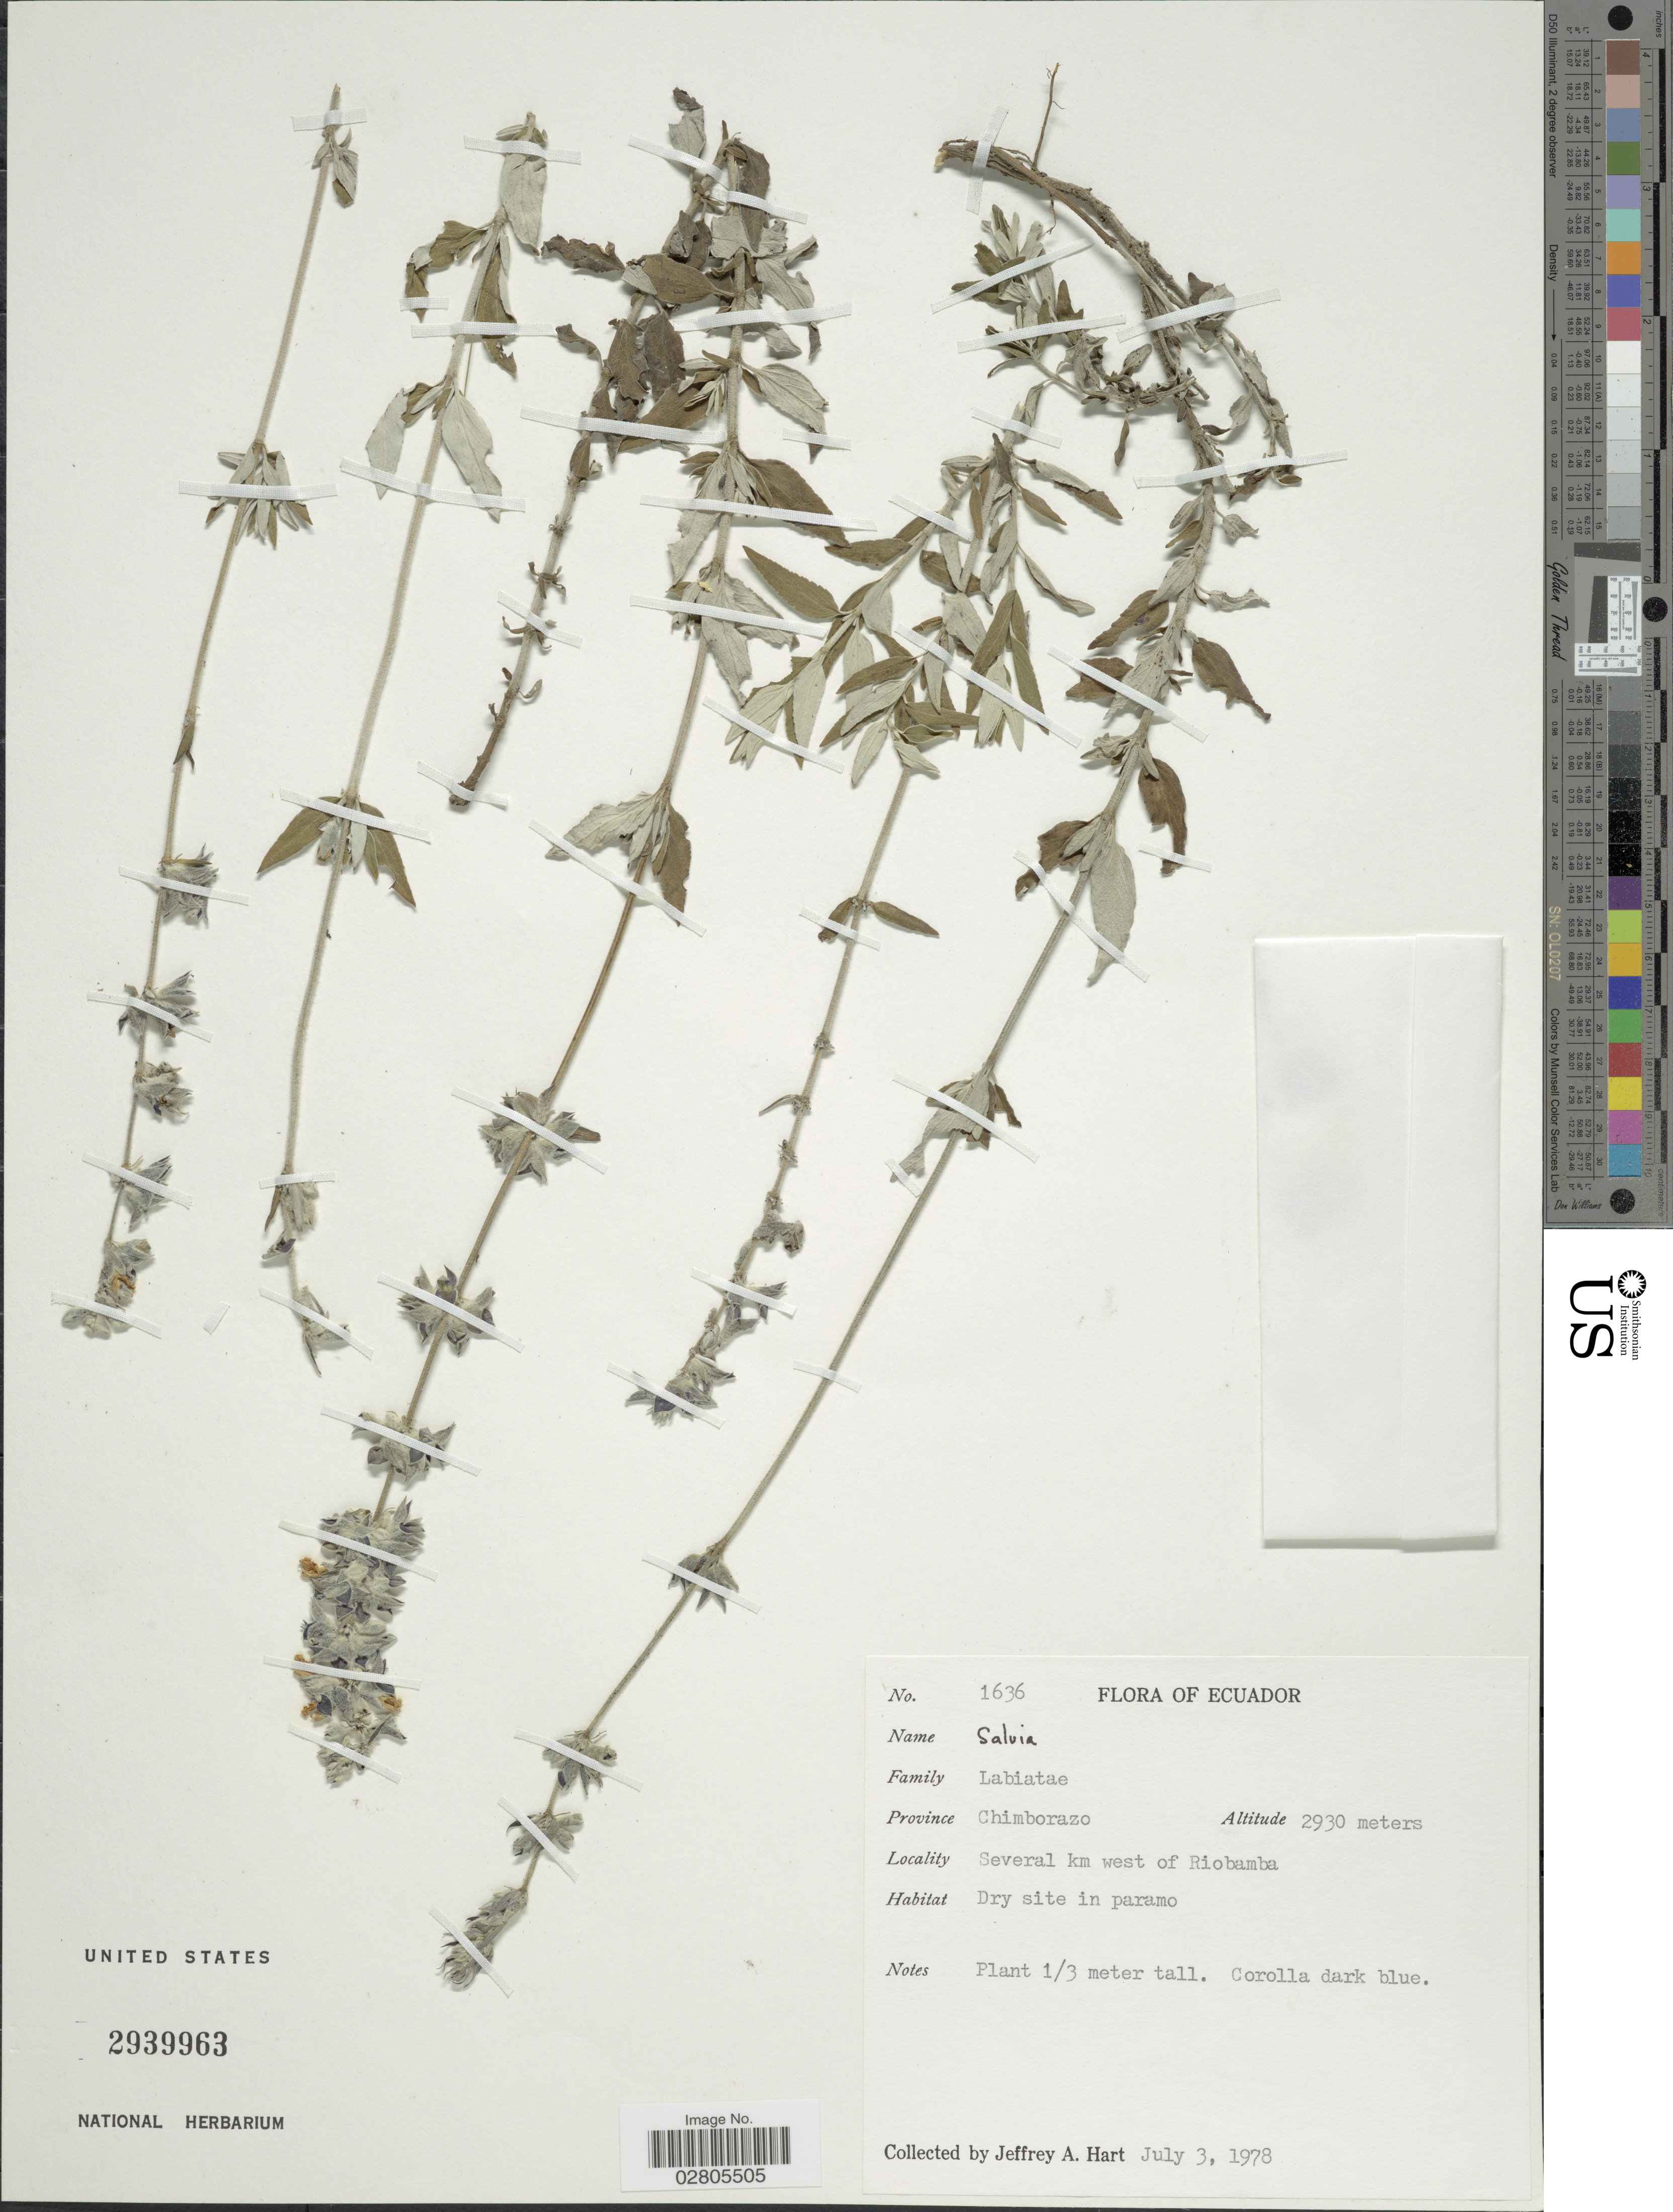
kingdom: Plantae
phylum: Tracheophyta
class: Magnoliopsida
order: Lamiales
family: Lamiaceae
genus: Salvia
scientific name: Salvia sp.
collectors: J. A. Hart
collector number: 1636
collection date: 1978-07-03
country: Ecuador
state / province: Chimborazo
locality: Province Chimborazo, Several km west of Riobamba.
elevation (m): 2930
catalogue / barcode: US 2939963